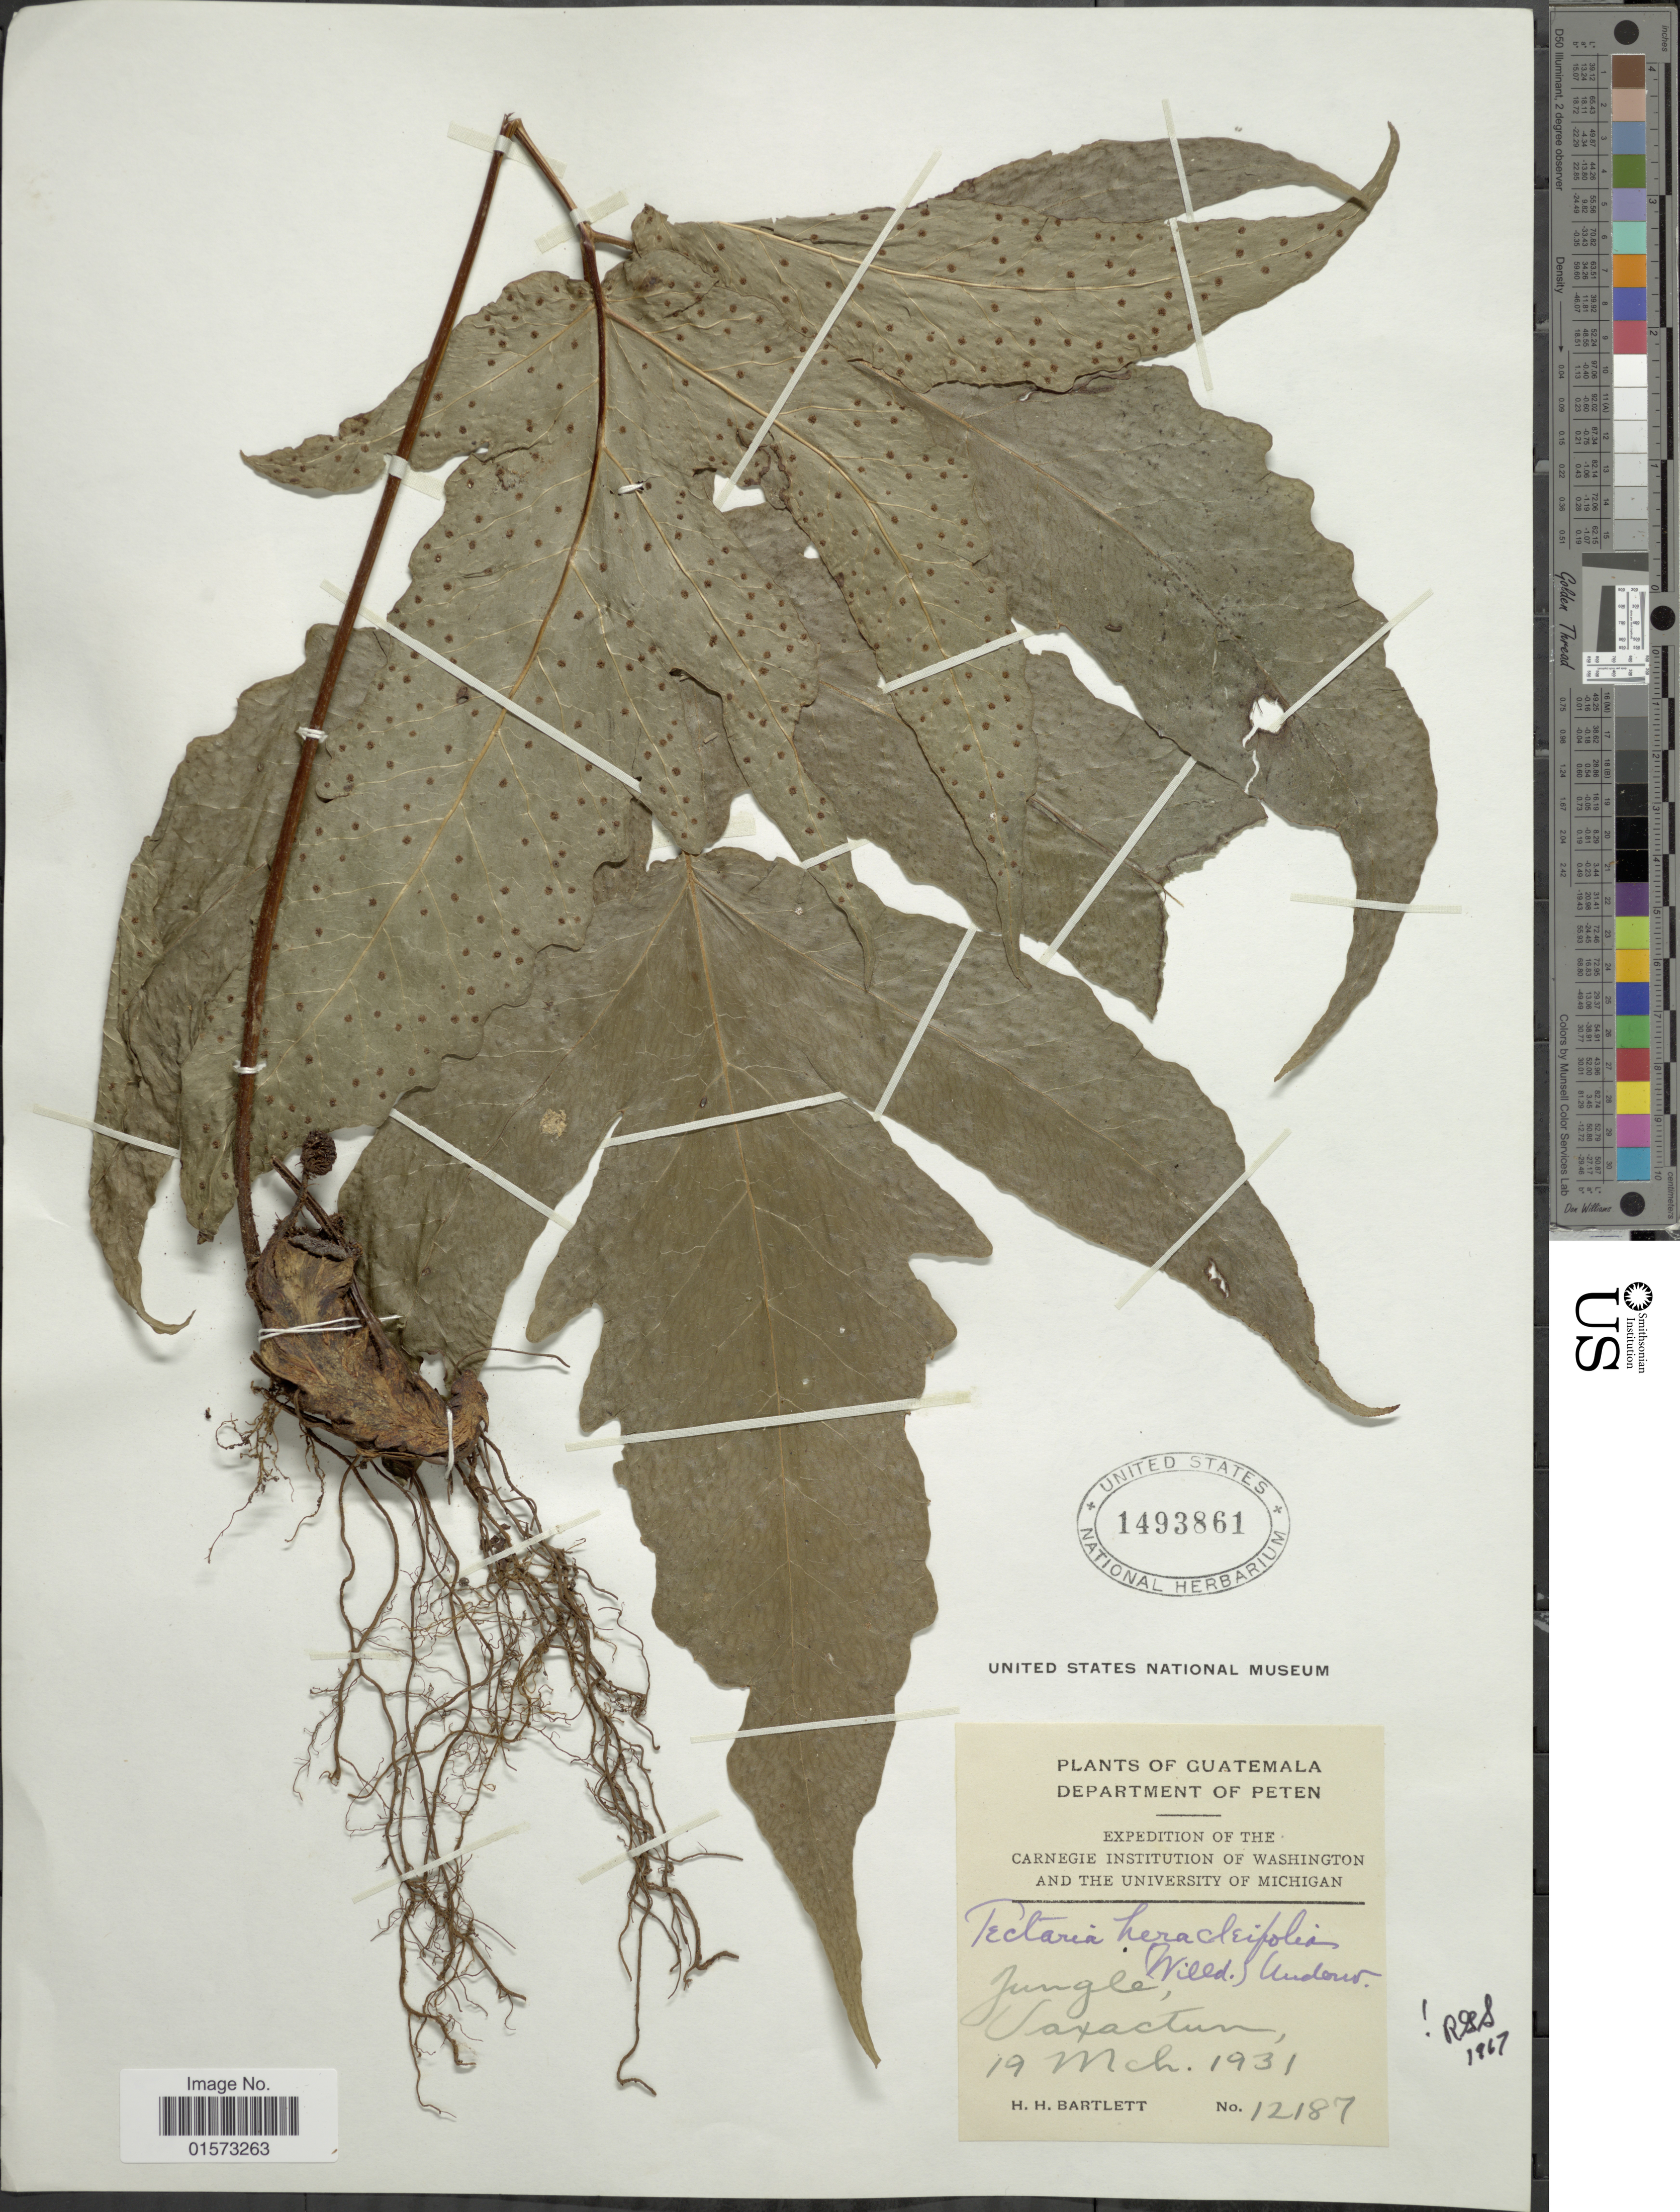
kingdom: Plantae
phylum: Tracheophyta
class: Polypodiopsida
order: Polypodiales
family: Tectariaceae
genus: Tectaria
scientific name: Tectaria heracleifolia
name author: (Willd.) Underw.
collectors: H. H. Bartlett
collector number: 12187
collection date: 1931-03-19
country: Guatemala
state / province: El Petén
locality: Department of Peten. Saxatum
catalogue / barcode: US 1493861